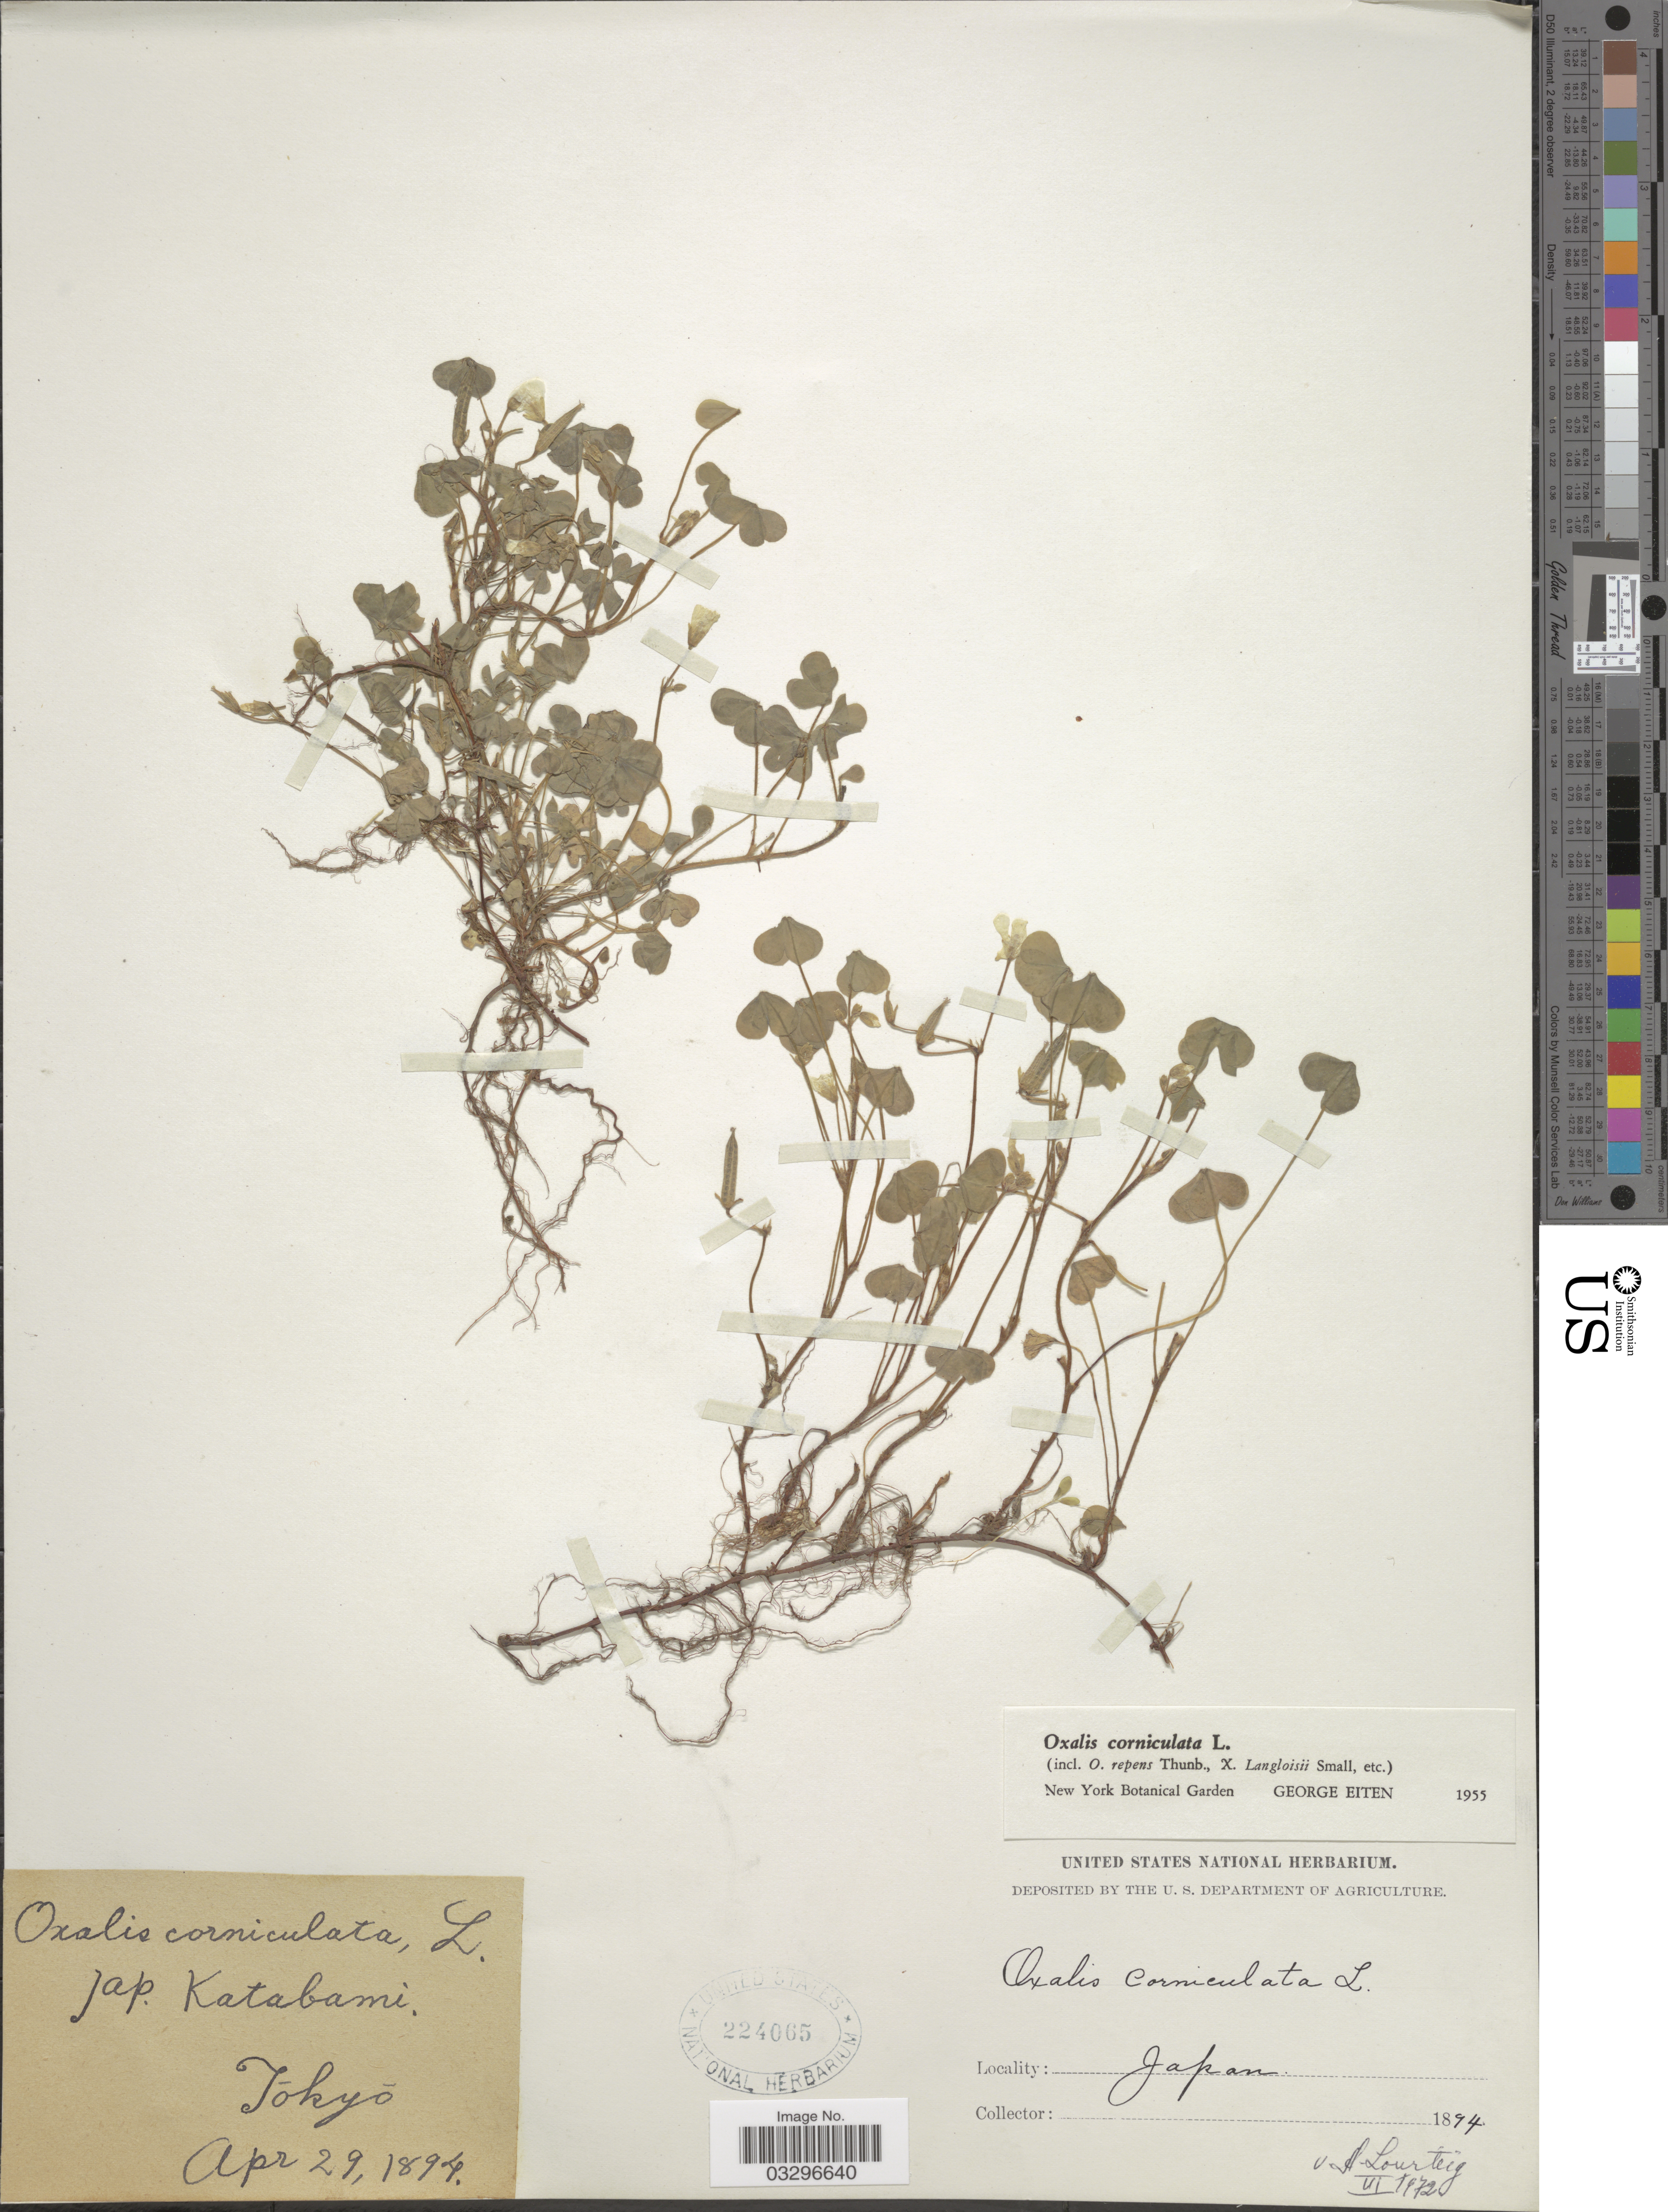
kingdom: Plantae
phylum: Tracheophyta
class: Magnoliopsida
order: Oxalidales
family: Oxalidaceae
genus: Oxalis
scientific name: Oxalis corniculata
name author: L.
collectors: ex herb. United States National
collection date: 1894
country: Japan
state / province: Tokyo, Federal City of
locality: Tokyo.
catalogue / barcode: US 224065